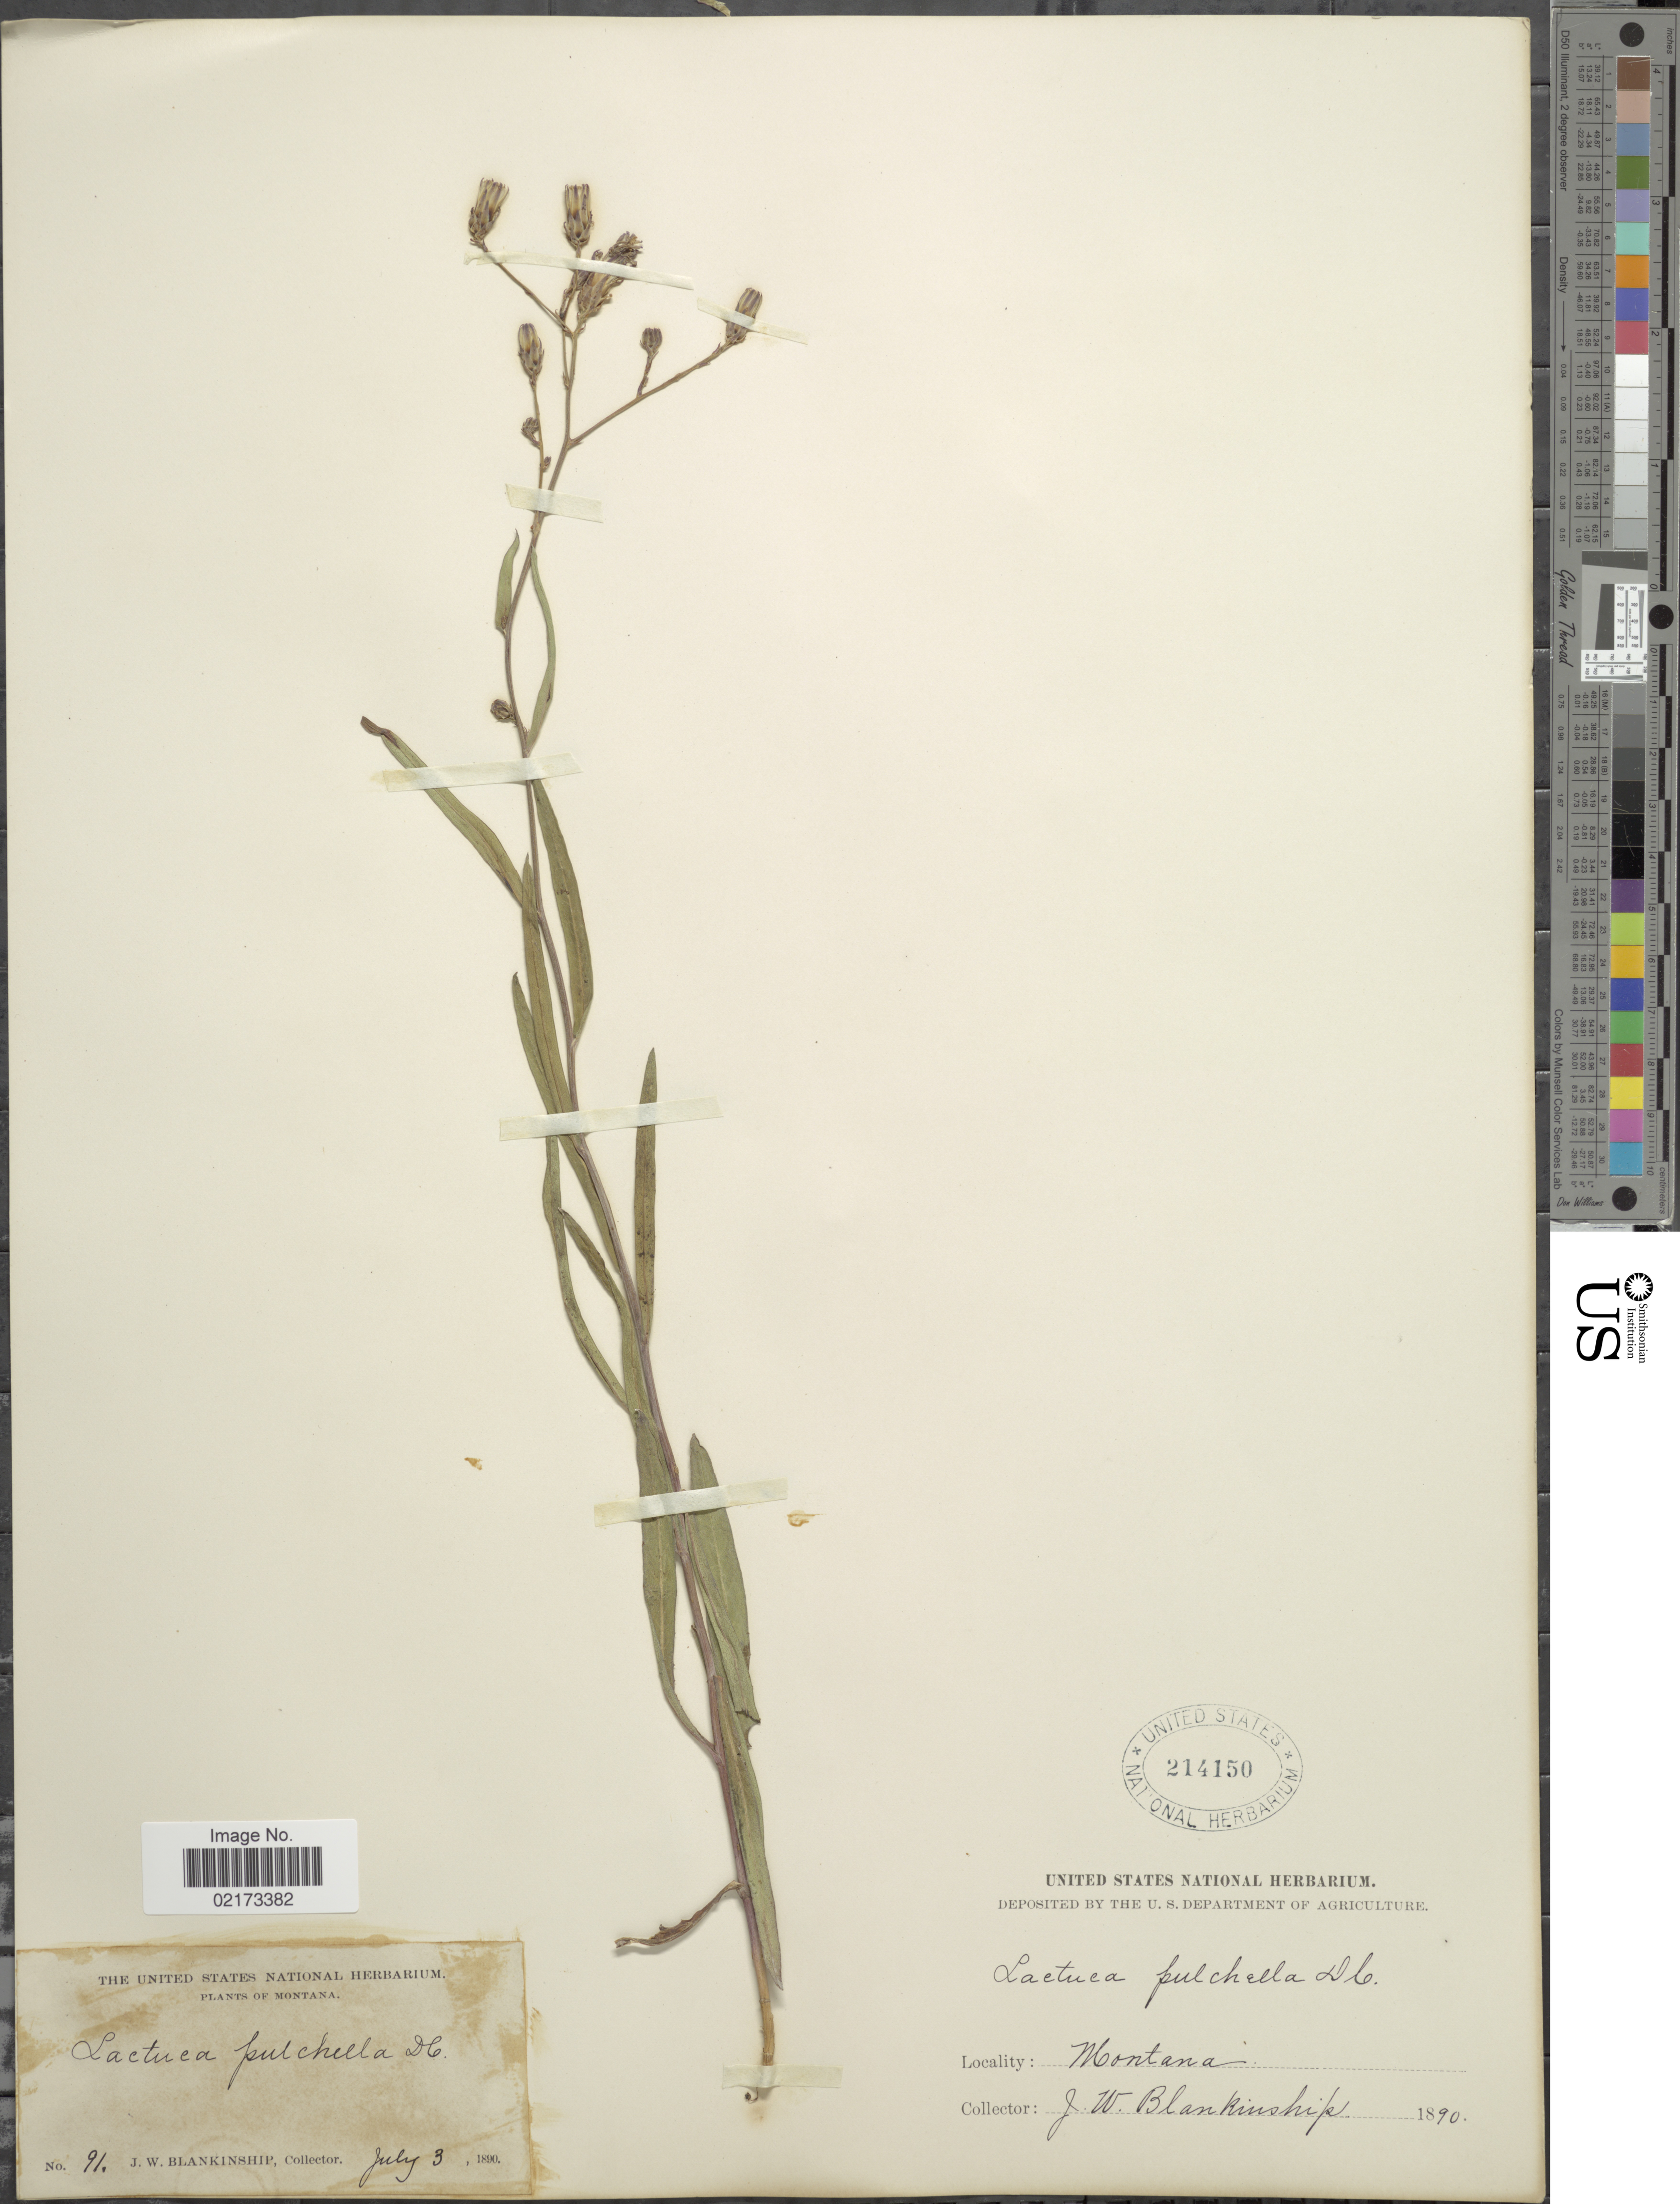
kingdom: Plantae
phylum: Tracheophyta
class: Magnoliopsida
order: Asterales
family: Asteraceae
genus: Lactuca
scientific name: Lactuca tatarica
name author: (L.) C.A. Mey.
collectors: J. W. Blankinship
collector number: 91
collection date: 1890-07-03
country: United States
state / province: Montana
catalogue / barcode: US 214150